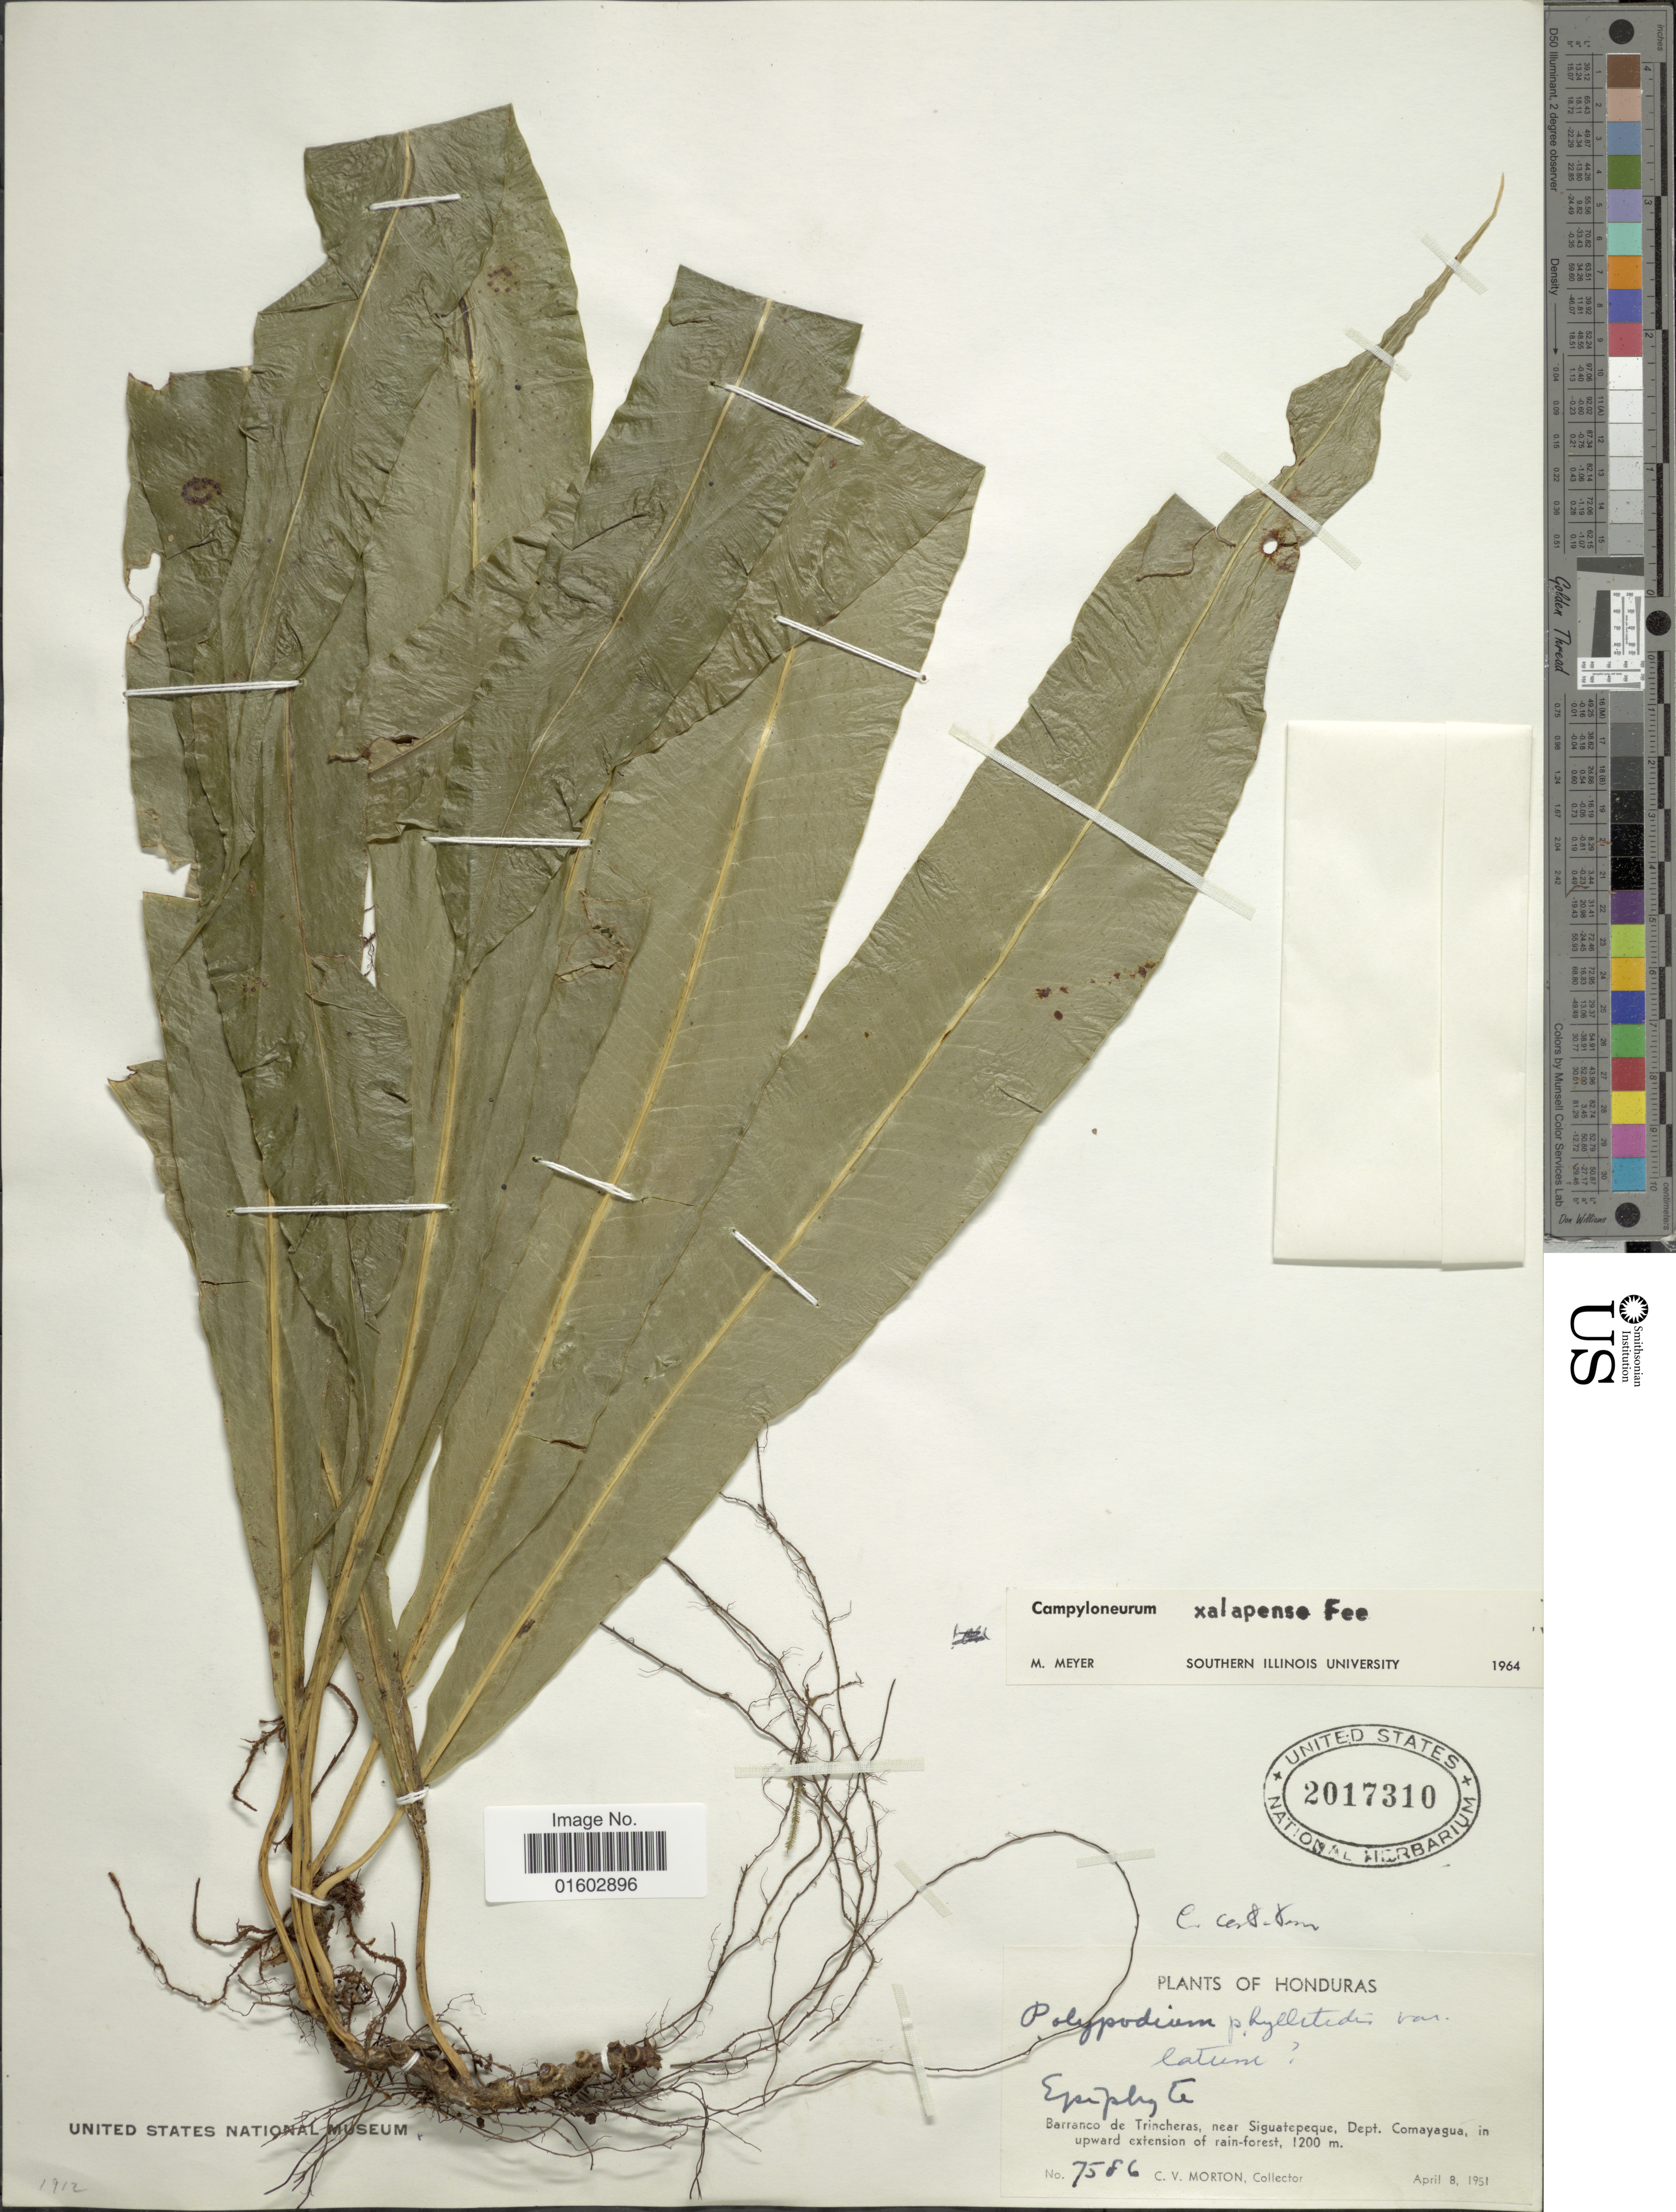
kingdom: Plantae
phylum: Tracheophyta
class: Polypodiopsida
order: Polypodiales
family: Polypodiaceae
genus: Campyloneurum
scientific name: Campyloneurum costatum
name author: (Kunze) C. Presl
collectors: C. V. Morton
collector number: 7586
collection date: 1951-04-08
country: Honduras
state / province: Comayagua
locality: Barranco de Trincheras, near Siguatepeque, Dept. Comayagua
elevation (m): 1200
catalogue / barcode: US 2017310